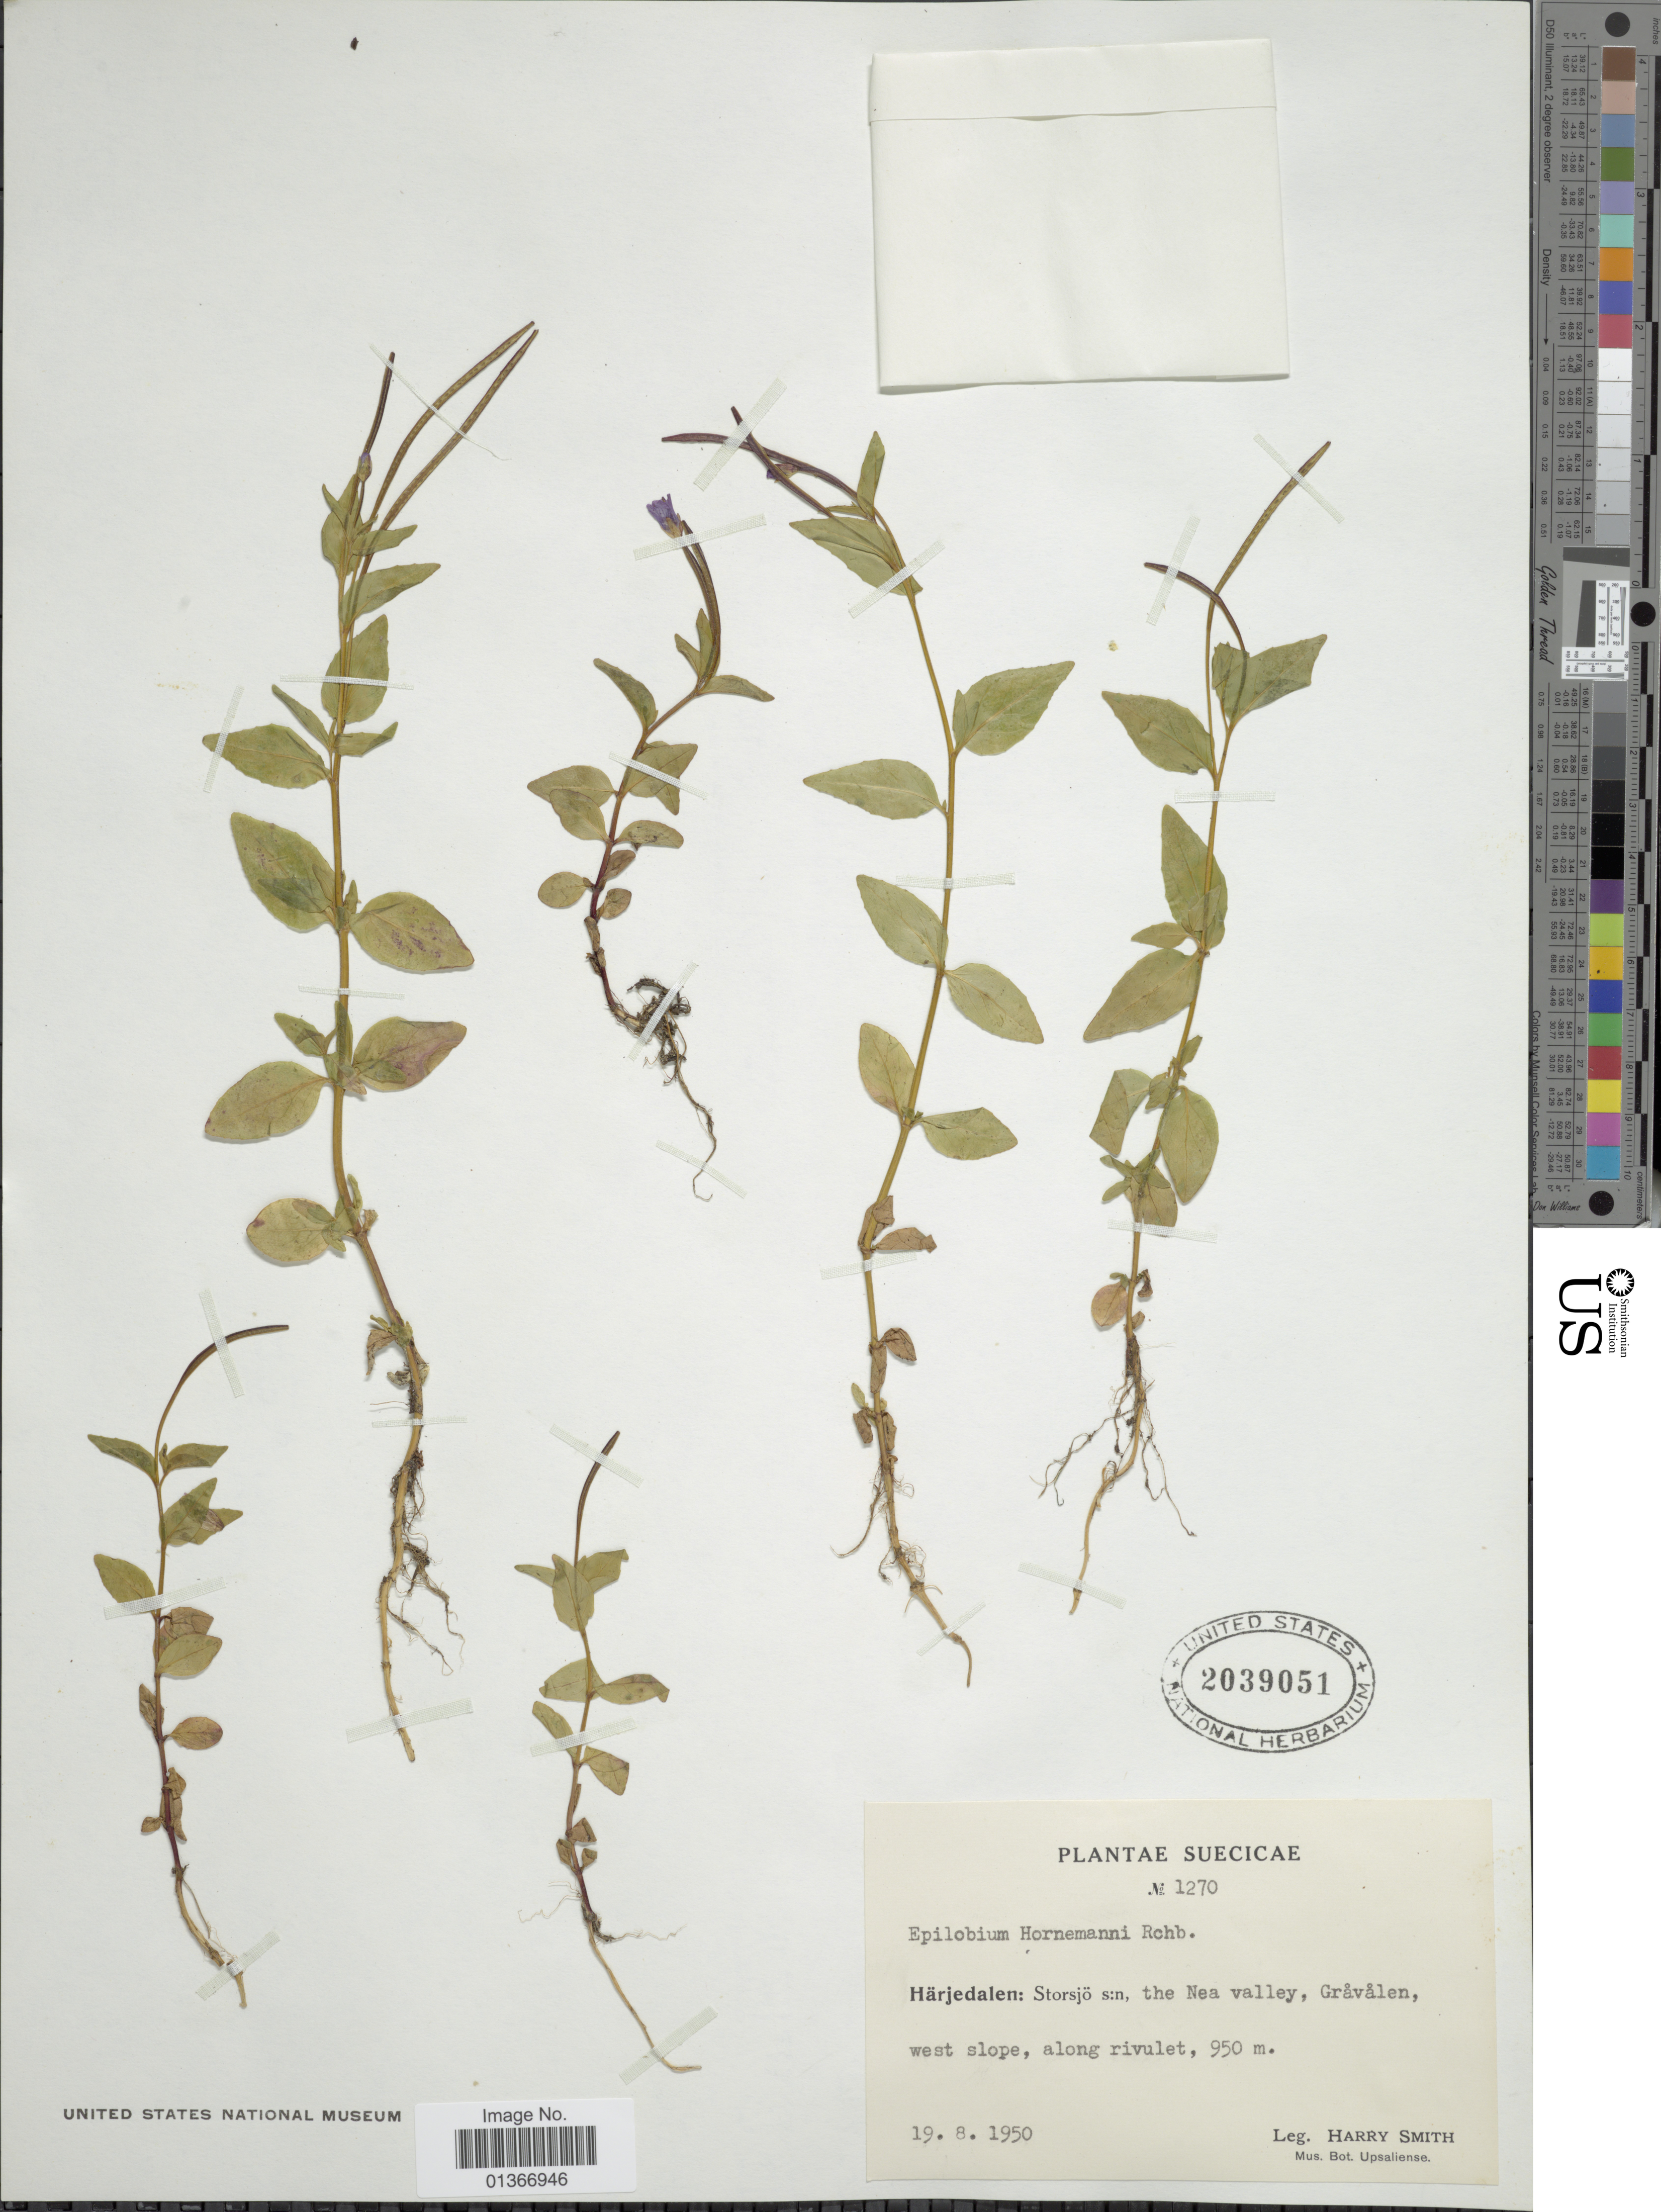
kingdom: Plantae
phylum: Tracheophyta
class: Magnoliopsida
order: Myrtales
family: Onagraceae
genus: Epilobium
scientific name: Epilobium hornemannii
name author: Rchb.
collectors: H. Smith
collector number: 1270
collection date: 1950-08-19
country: Sweden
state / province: Jamtland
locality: Suecicae. Härjedalen: Storsjö s:n, the Nea valley, Gråvålen, west slope.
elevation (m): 950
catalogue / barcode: US 2039051